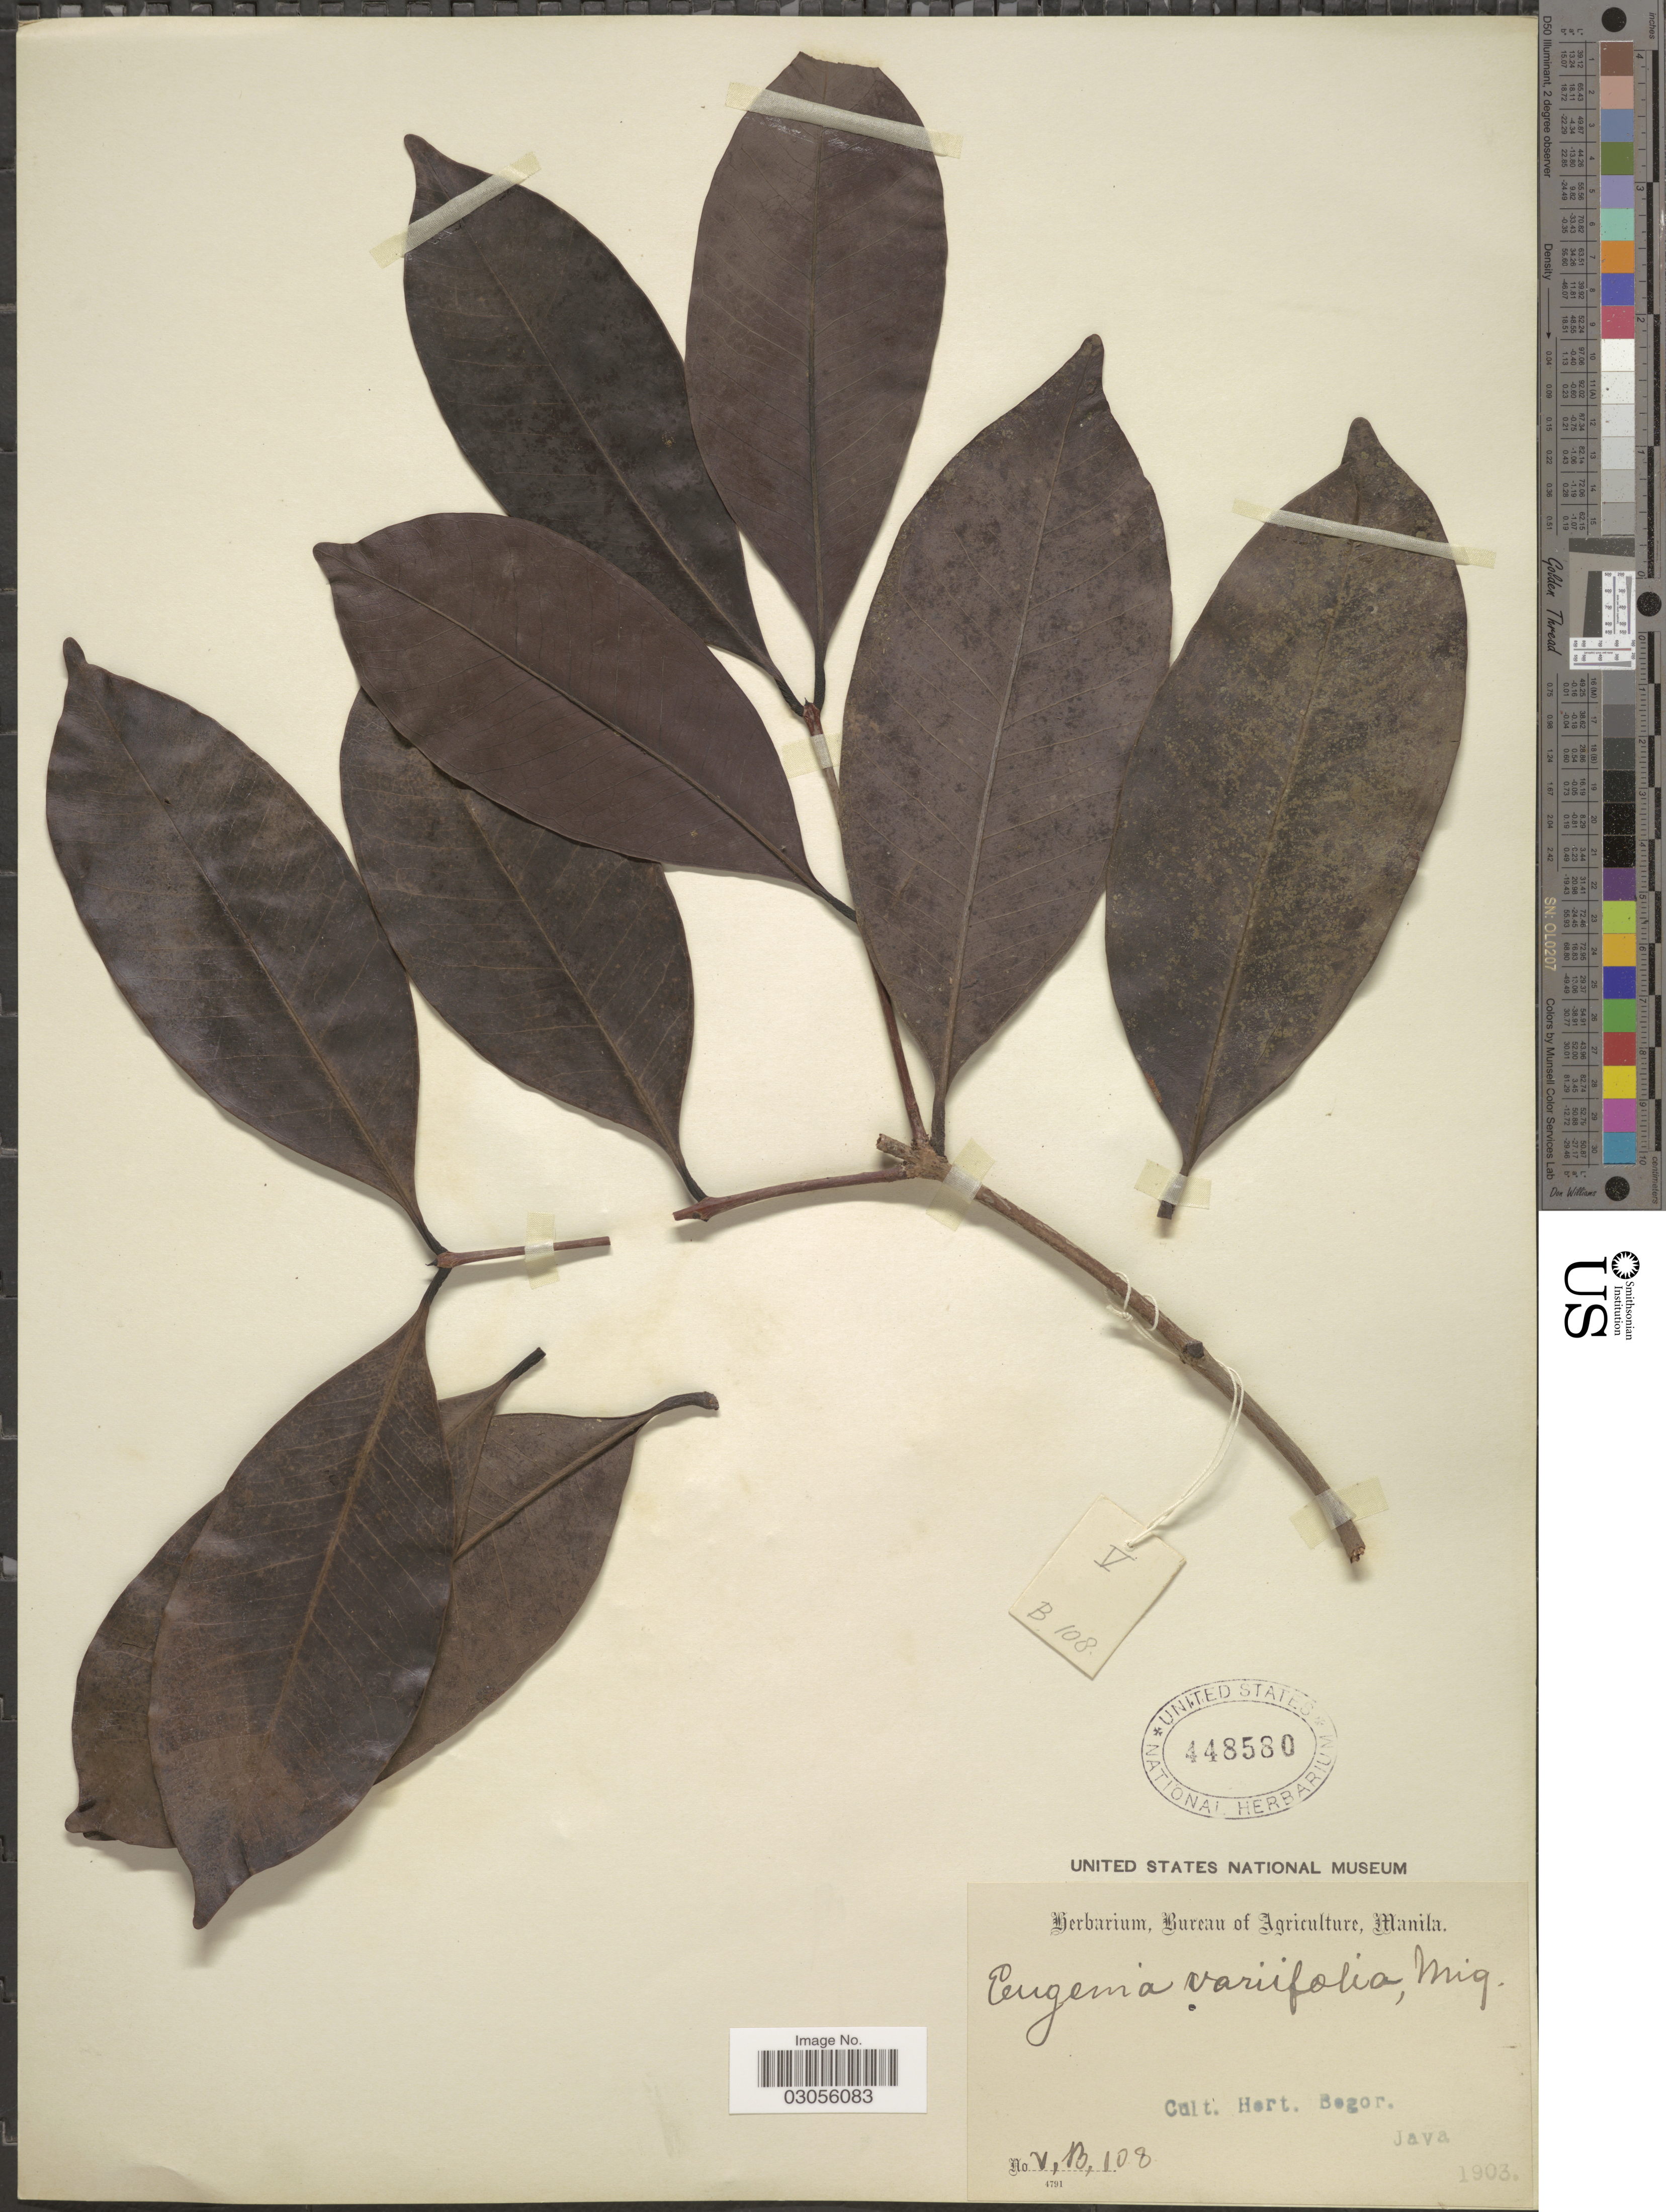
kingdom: Plantae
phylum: Tracheophyta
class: Magnoliopsida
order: Myrtales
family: Myrtaceae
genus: Syzygium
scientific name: Syzygium variifolium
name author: Miq.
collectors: Ex herb. Bureau of Agriculture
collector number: V, B, 108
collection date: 1903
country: Indonesia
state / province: Java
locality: Cult. Hort. Bogor.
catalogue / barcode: US 448580